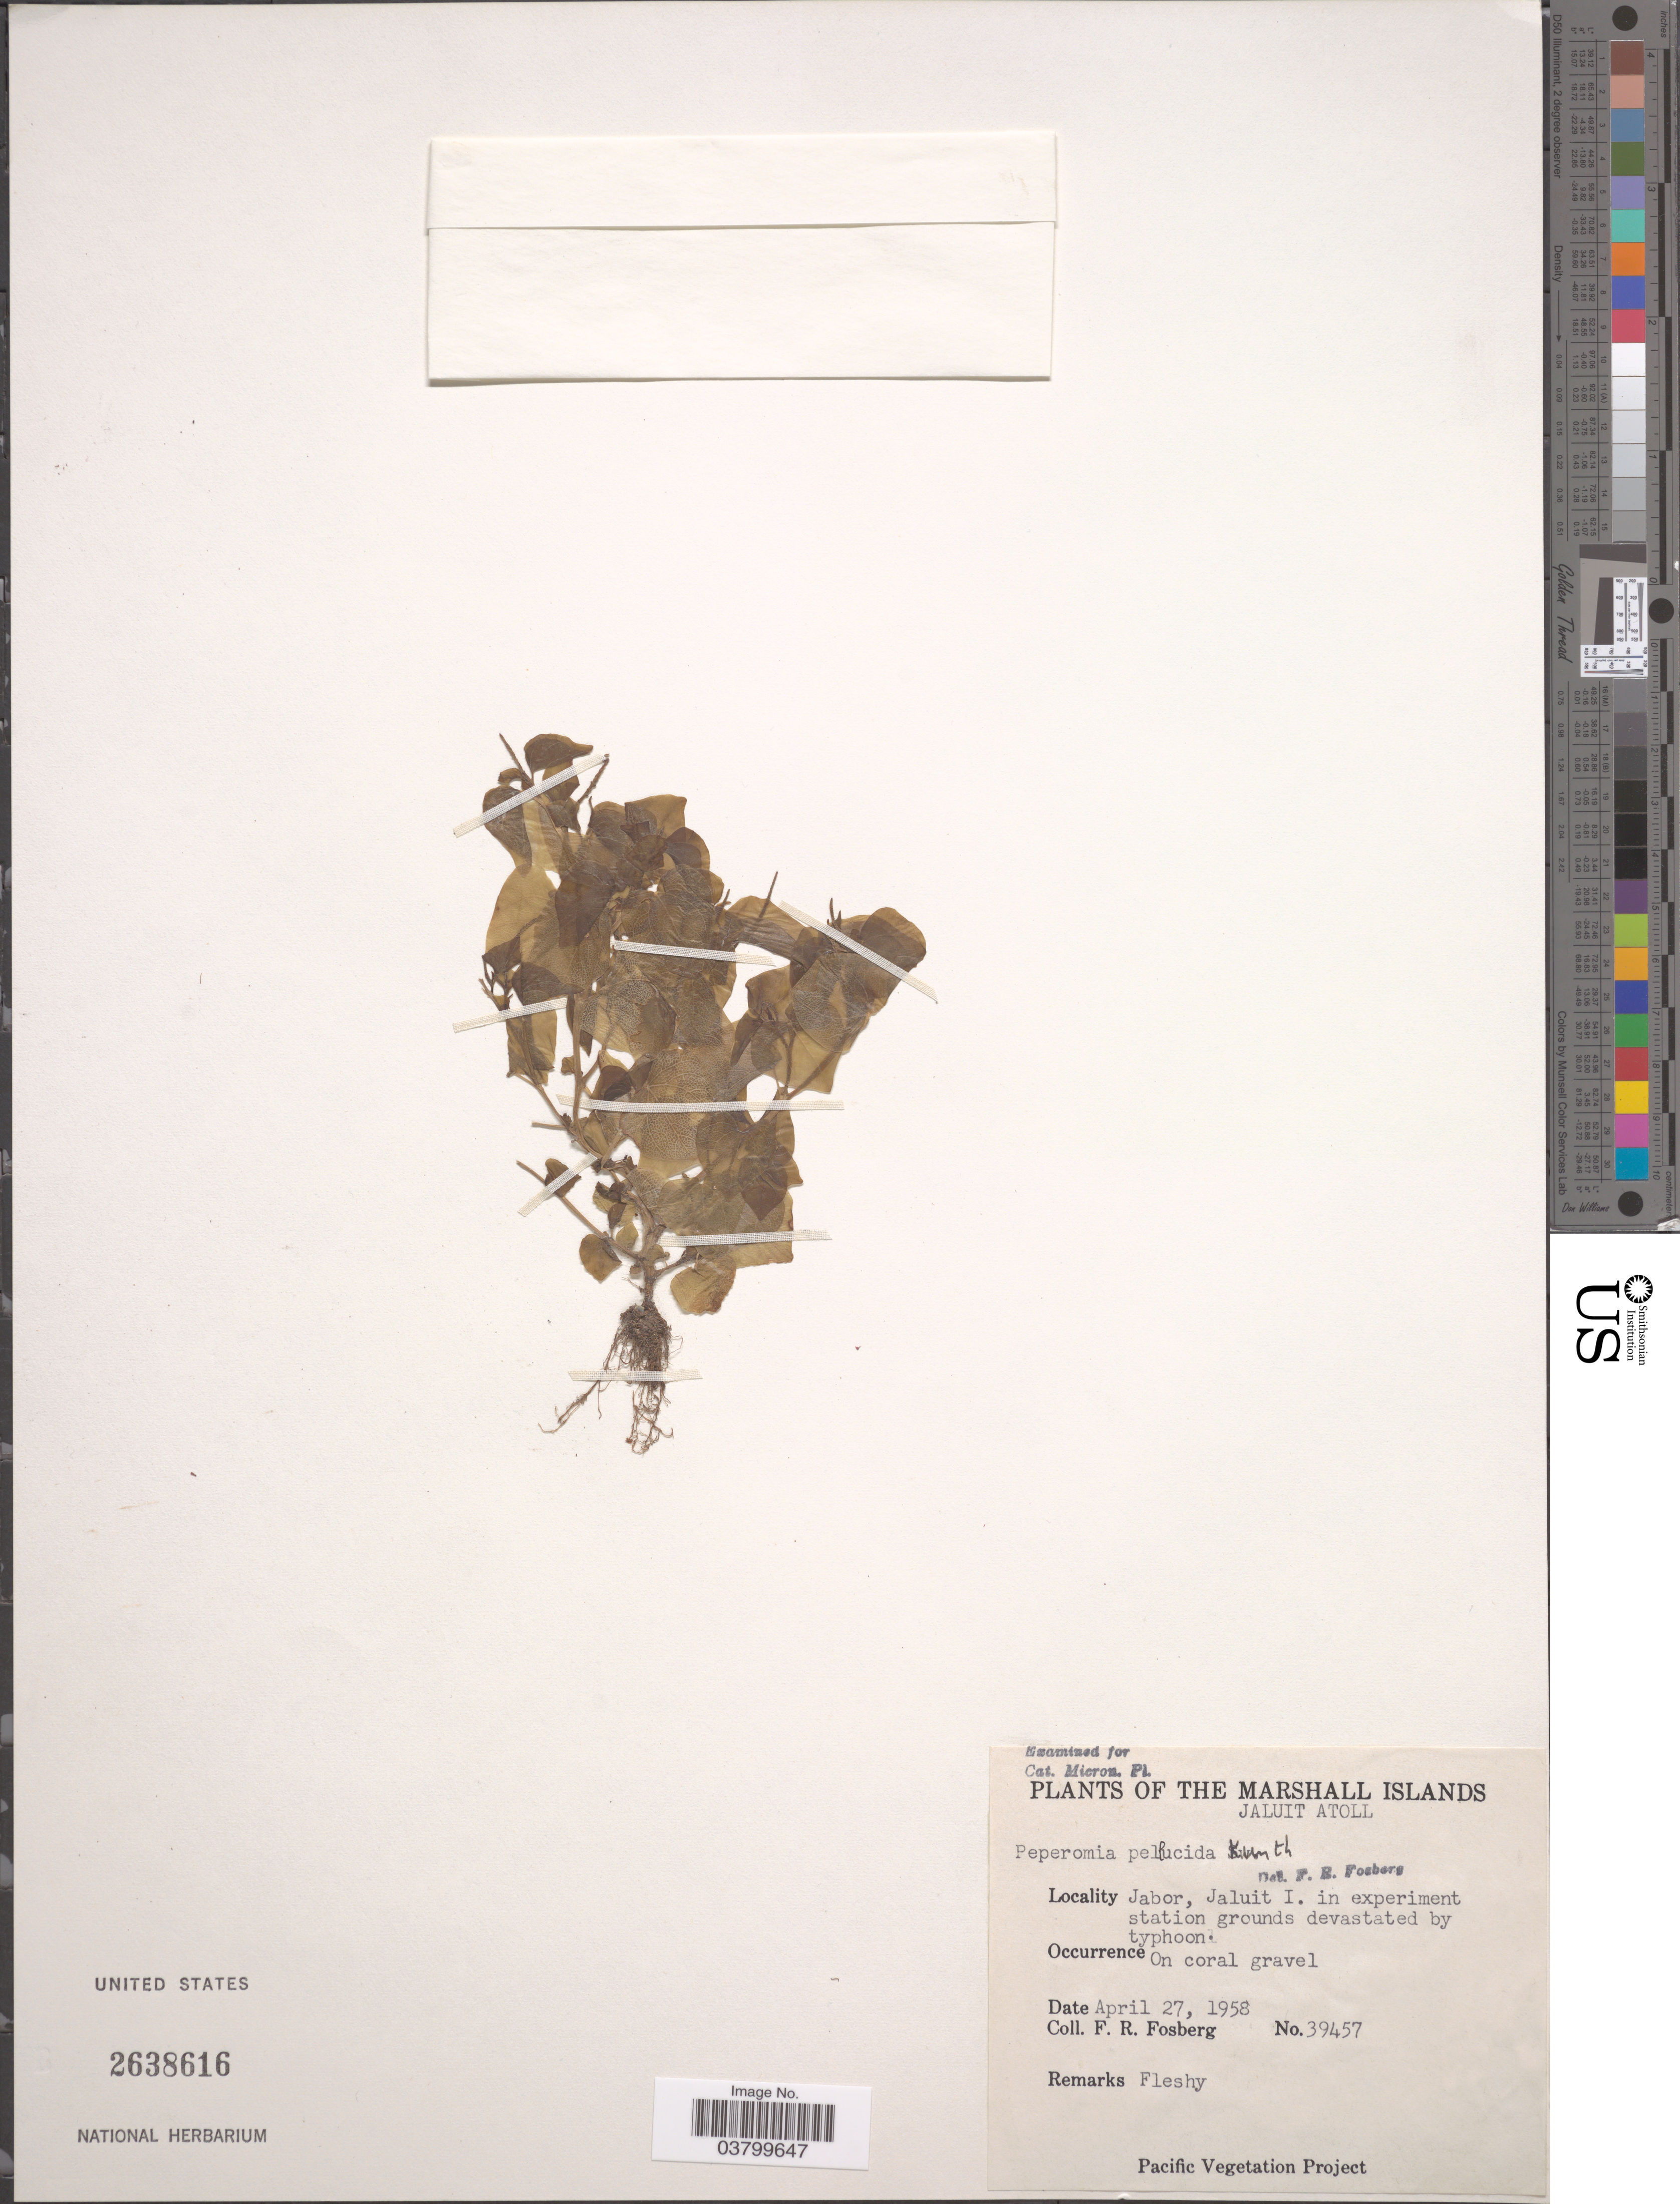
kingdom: Plantae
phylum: Tracheophyta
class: Magnoliopsida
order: Piperales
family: Piperaceae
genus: Peperomia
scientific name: Peperomia pellucida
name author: (L.) Kunth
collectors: F. R. Fosberg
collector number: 39457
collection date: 1958-04-27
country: Marshall Islands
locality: Jaluit Atoll. Jabor, Jaluit I. in experiment station grounds.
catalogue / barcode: US 2638616